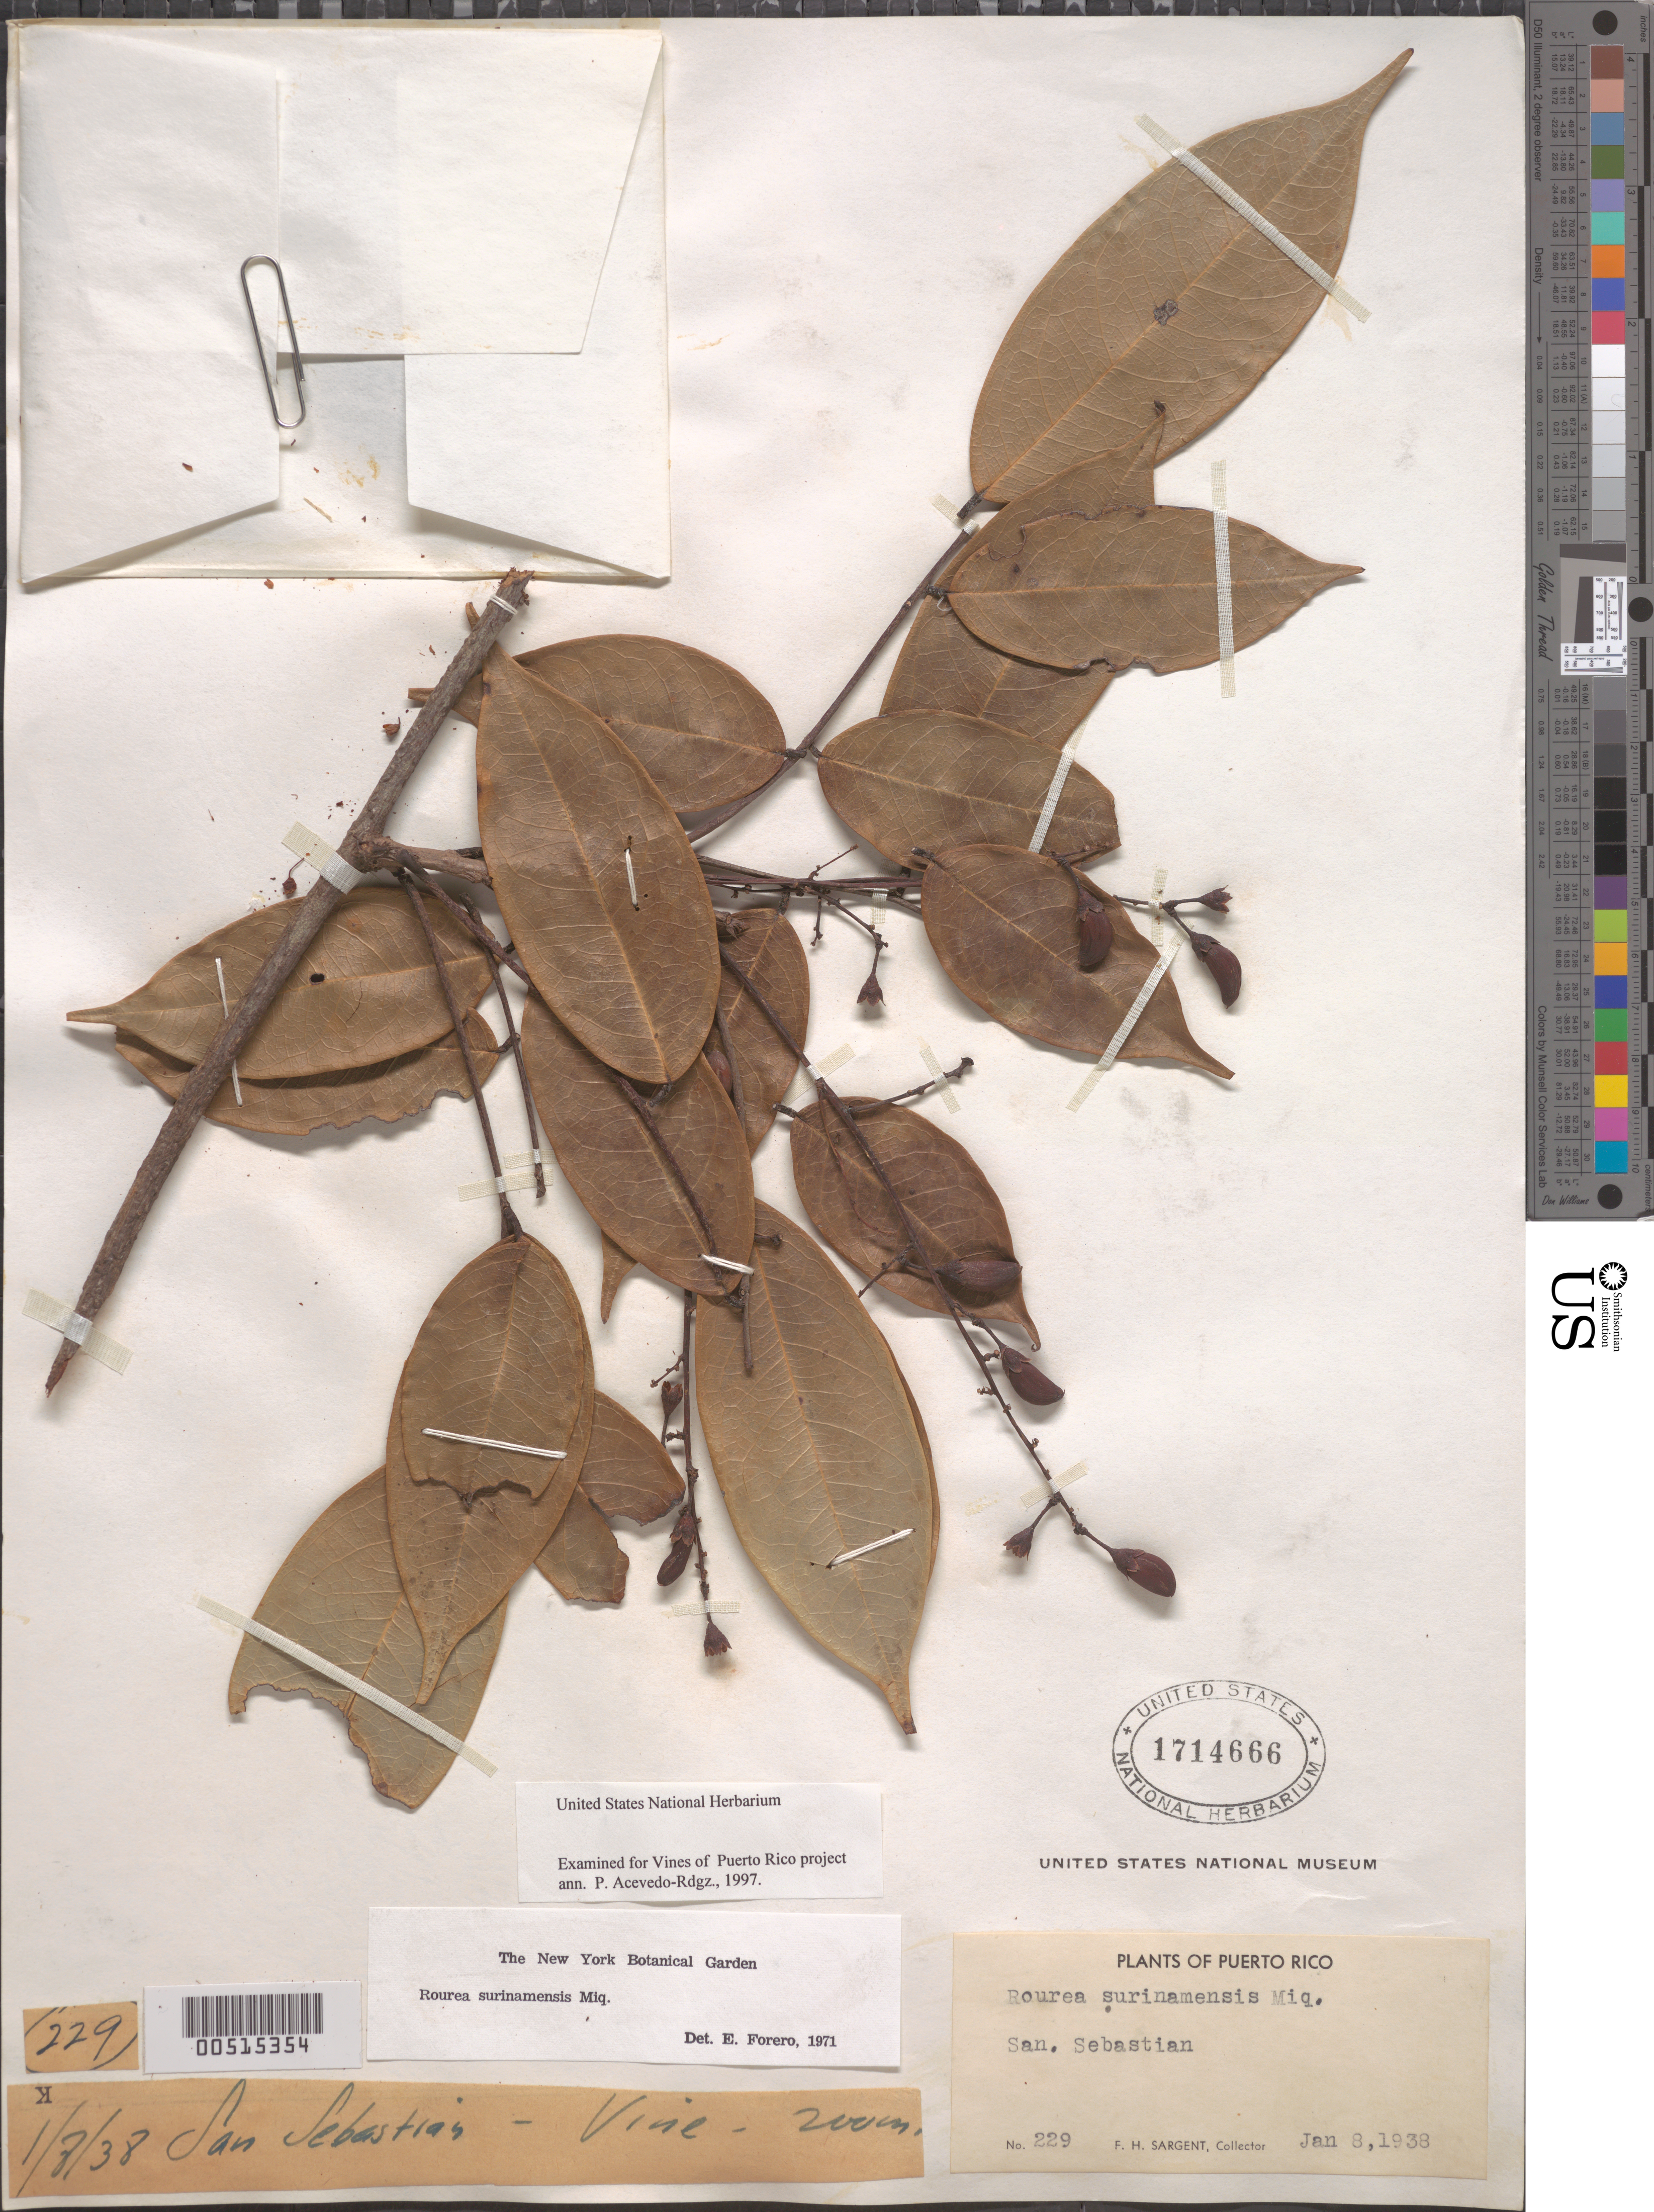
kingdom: Plantae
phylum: Tracheophyta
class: Magnoliopsida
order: Oxalidales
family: Connaraceae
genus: Rourea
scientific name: Rourea surinamensis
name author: Miq.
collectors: F. H. Sargent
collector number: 229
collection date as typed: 08 Jan 1938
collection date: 1938-01-08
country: Puerto Rico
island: Greater Antilles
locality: San Sebastian.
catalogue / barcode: US 1714666